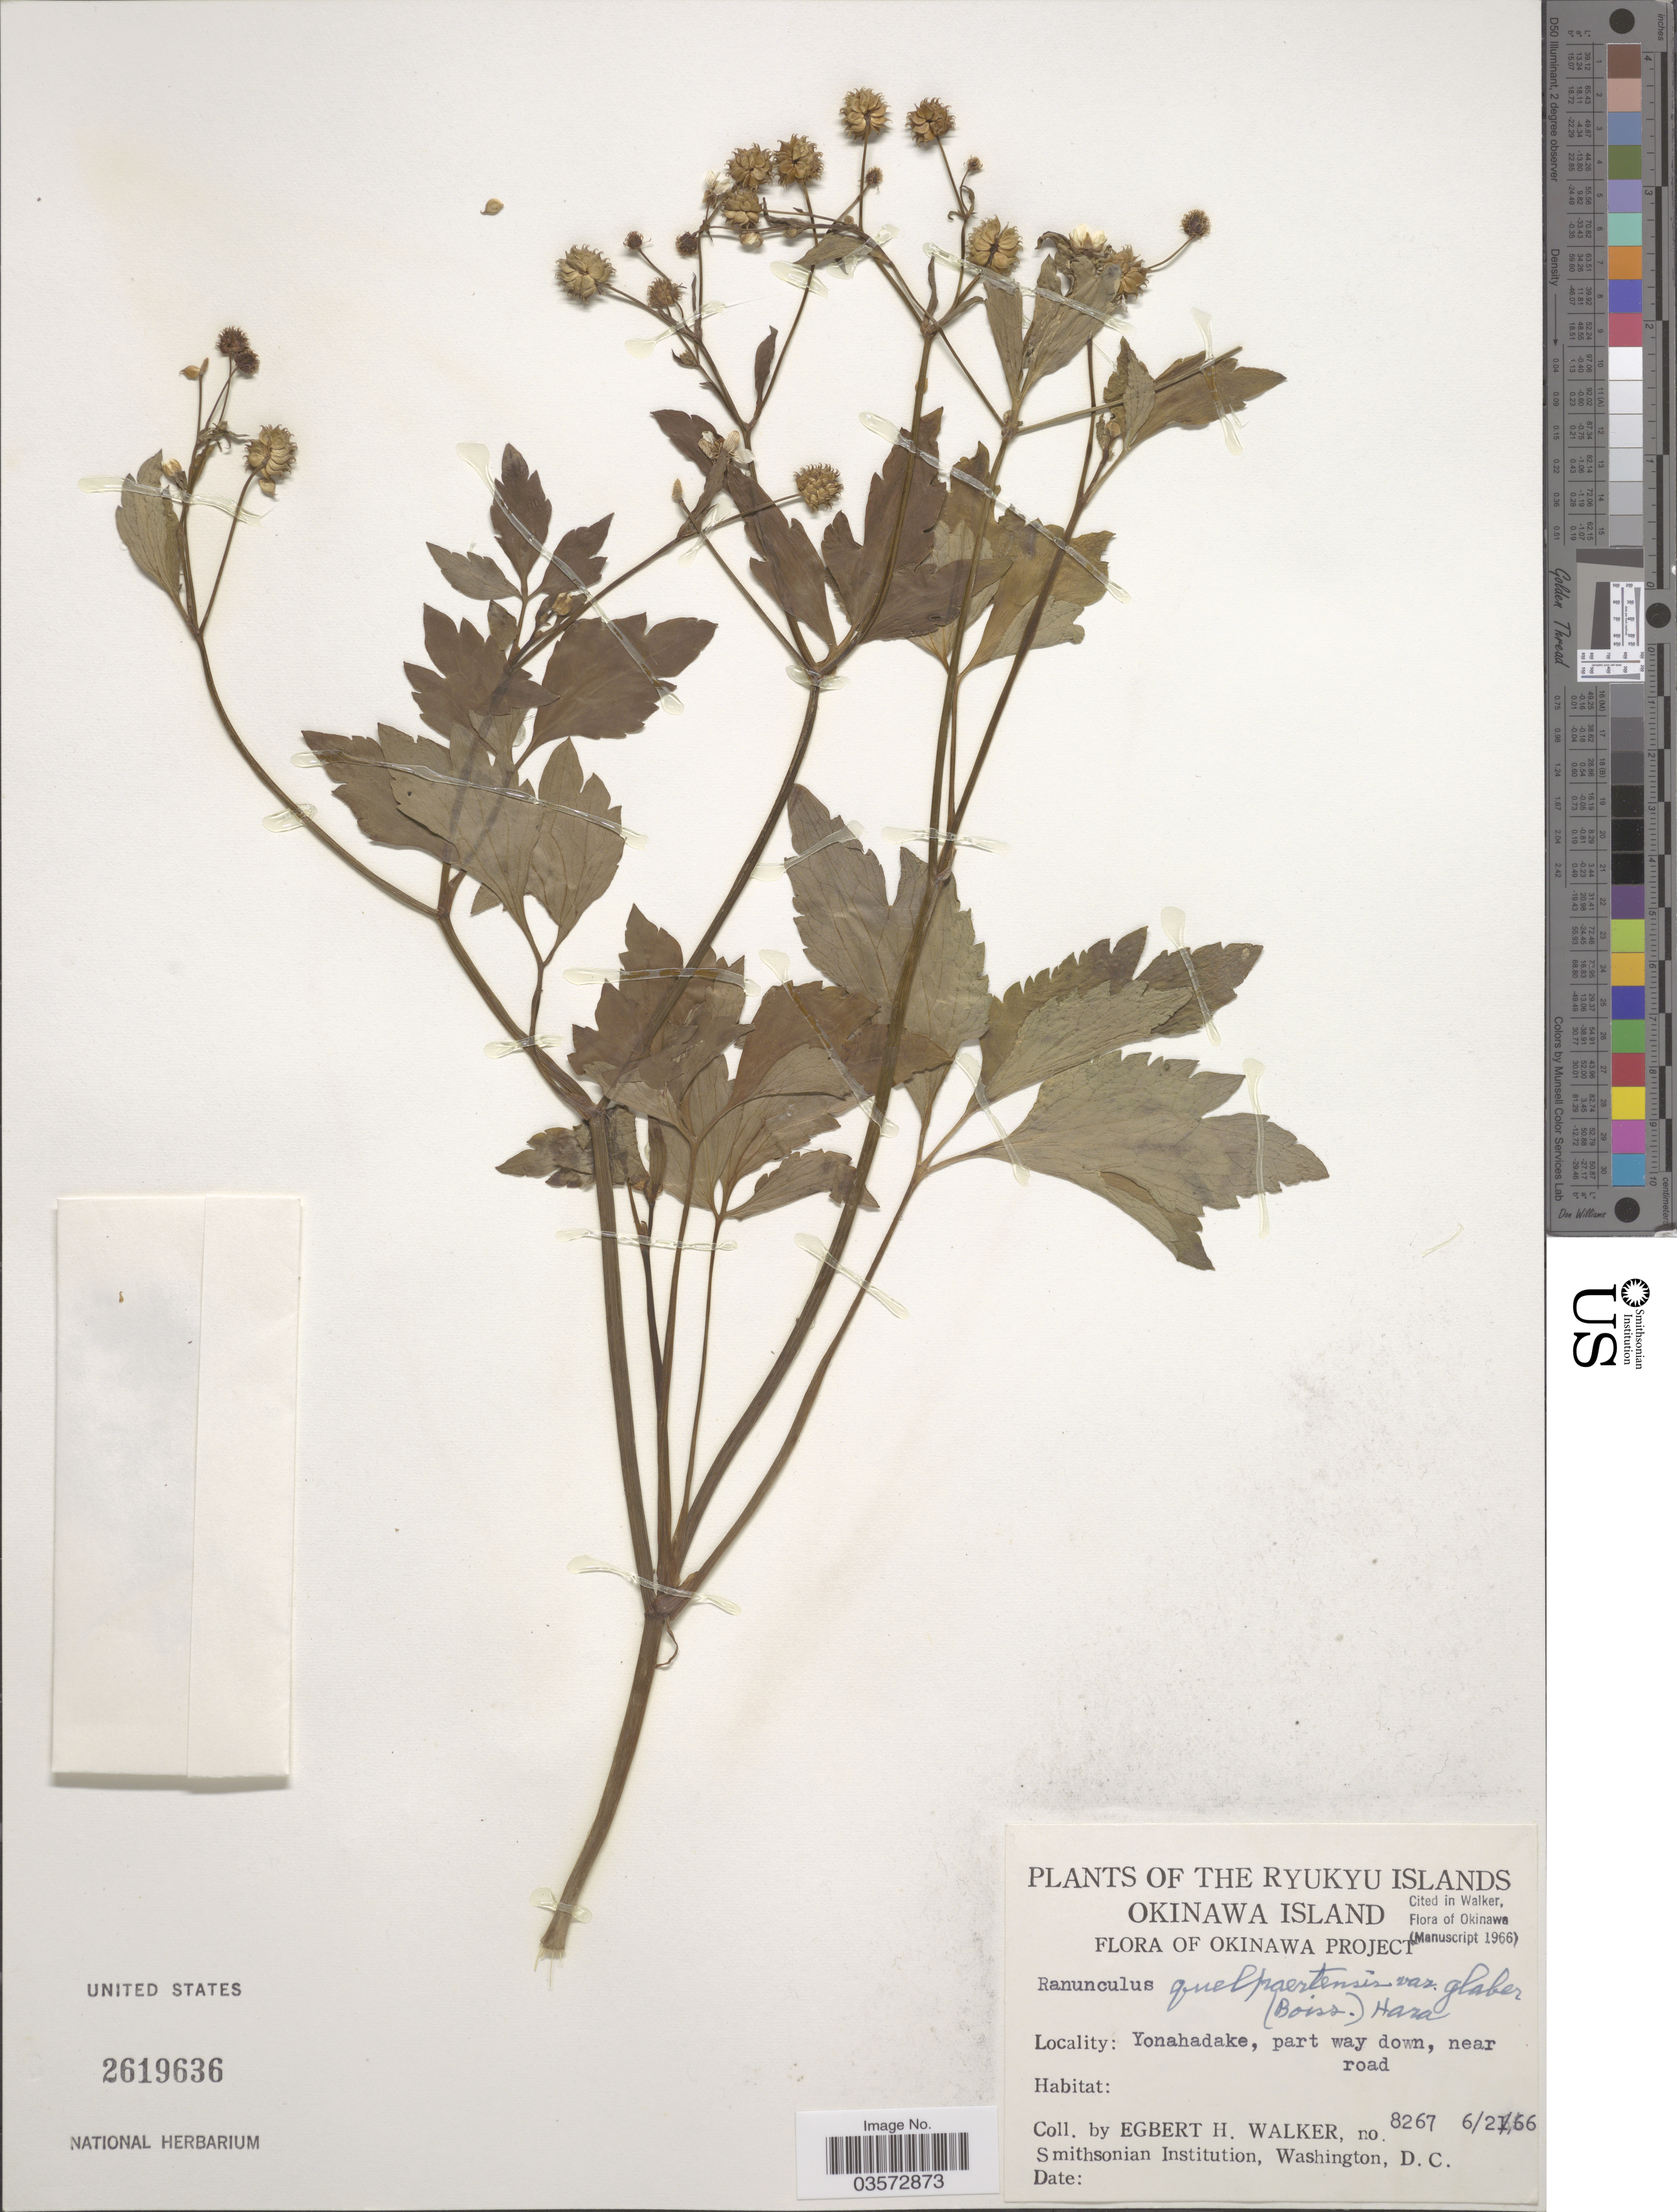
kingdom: Plantae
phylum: Tracheophyta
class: Magnoliopsida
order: Ranunculales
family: Ranunculaceae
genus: Ranunculus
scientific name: Ranunculus quelpaertensis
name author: Nakai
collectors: E. H. Walker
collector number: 8267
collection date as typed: Transcribed d/m/y: 6/2/66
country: Japan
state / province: Okinawa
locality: Ryukyu Islands. Yonahadake, part way down, near road.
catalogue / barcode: US 2619636